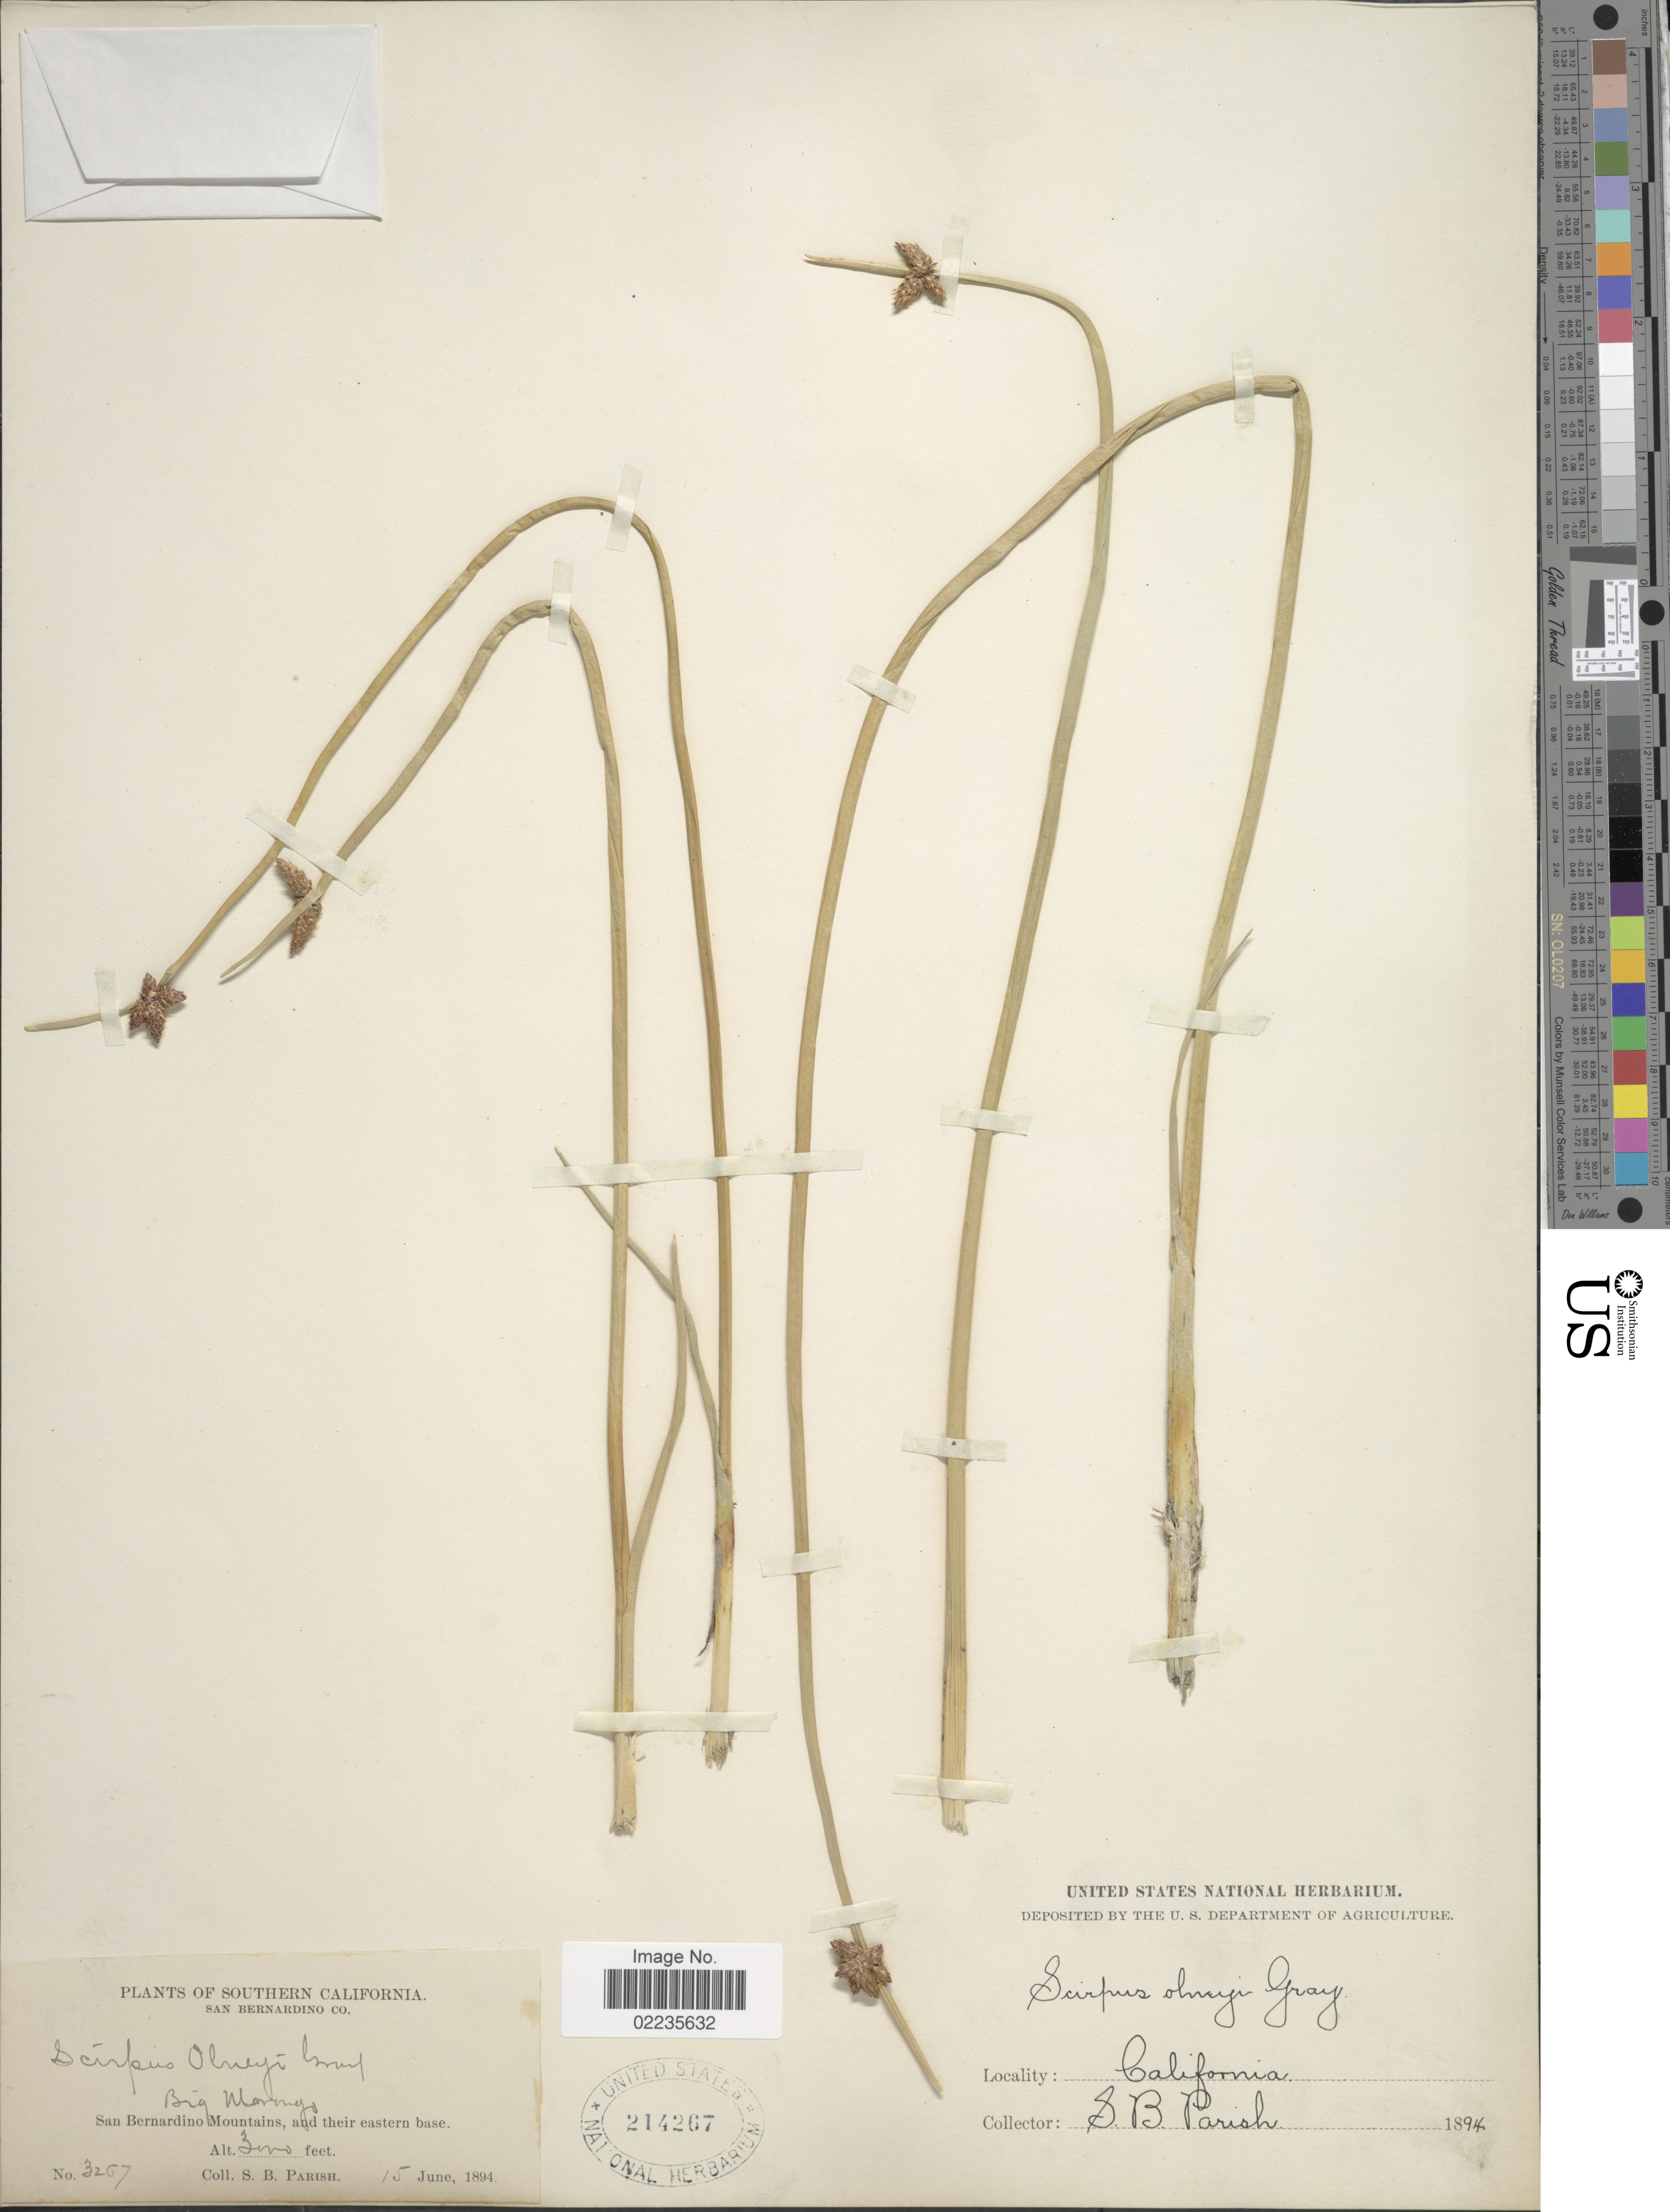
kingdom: Plantae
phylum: Tracheophyta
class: Liliopsida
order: Poales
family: Cyperaceae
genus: Schoenoplectus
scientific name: Schoenoplectus americanus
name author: (Pers.) Volkart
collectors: S. B. Parish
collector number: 3267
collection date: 1894-06-15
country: United States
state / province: California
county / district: San Bernardino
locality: Southern California, Big Marungo, San Bernardino Mountains, and their eastern base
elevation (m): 914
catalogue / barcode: US 214267